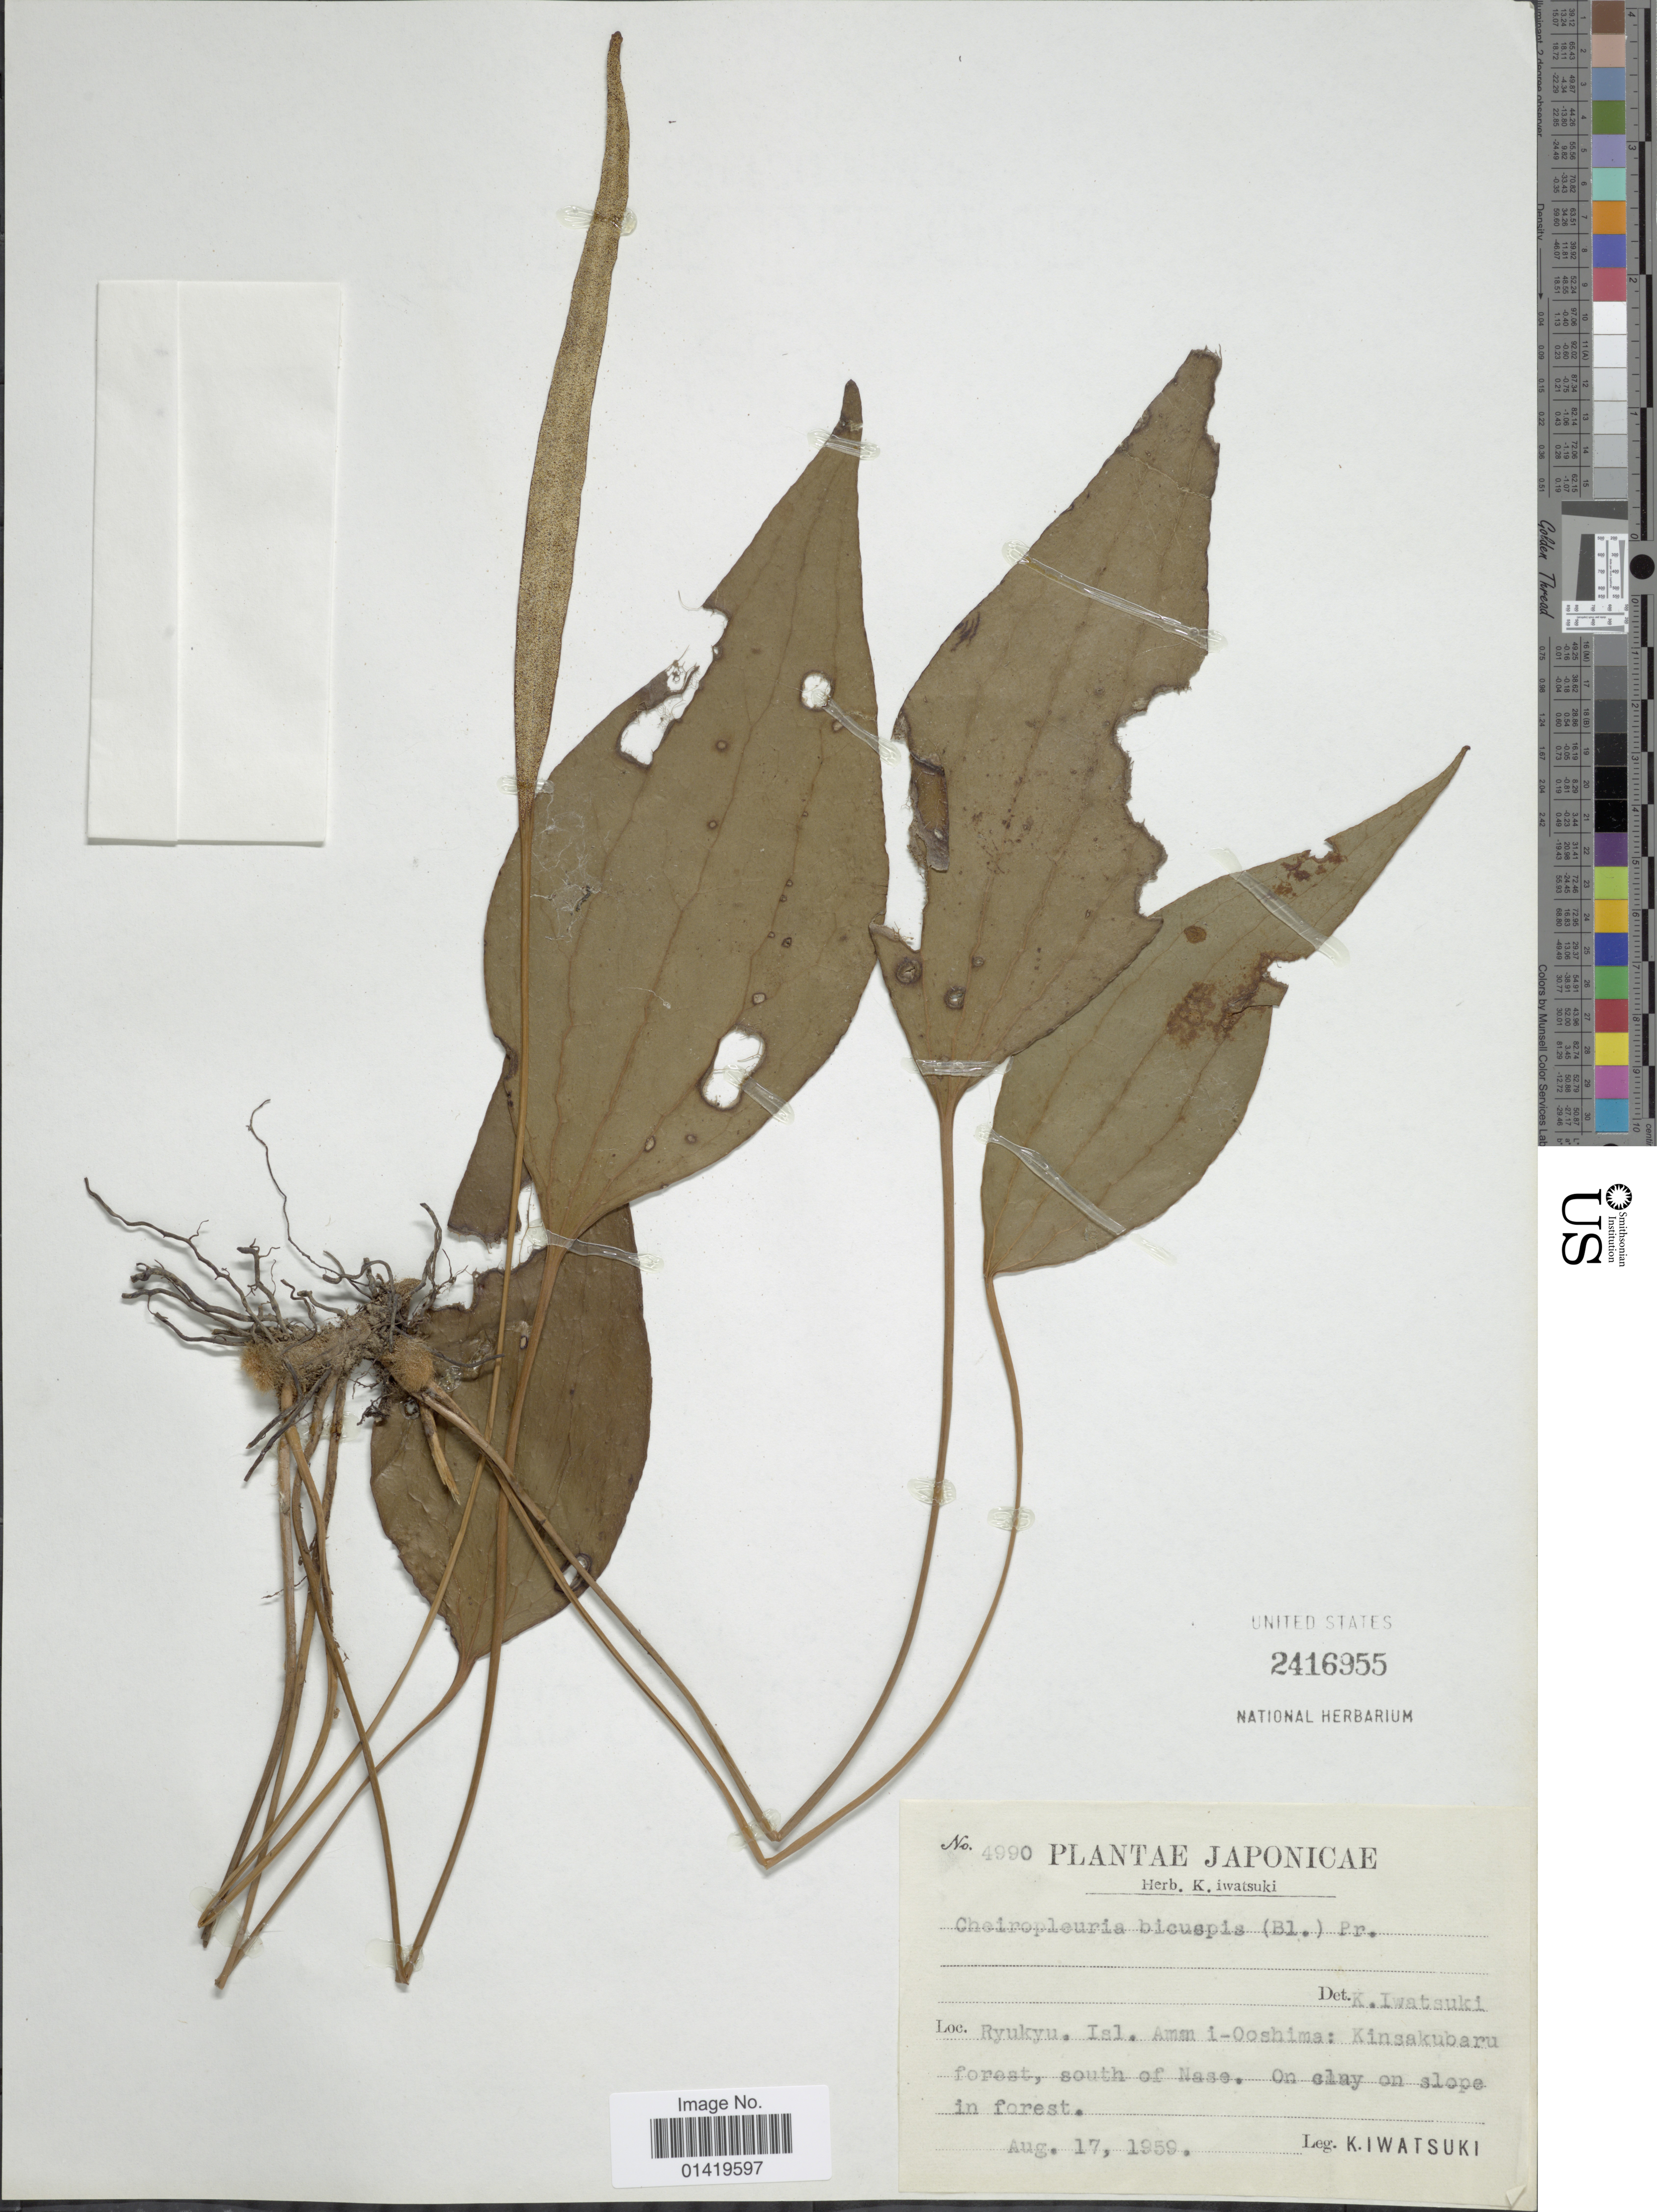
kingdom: Plantae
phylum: Tracheophyta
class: Polypodiopsida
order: Gleicheniales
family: Dipteridaceae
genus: Cheiropleuria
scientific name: Cheiropleuria bicuspis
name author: (Blume) C. Presl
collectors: K. Iwatsuki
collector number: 4990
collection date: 1959-08-17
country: Japan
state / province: Kagosima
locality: Ryukyu. Isl. Amami-Ooshima: Kinsakubaru forest, south of Nase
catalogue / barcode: US 2416955